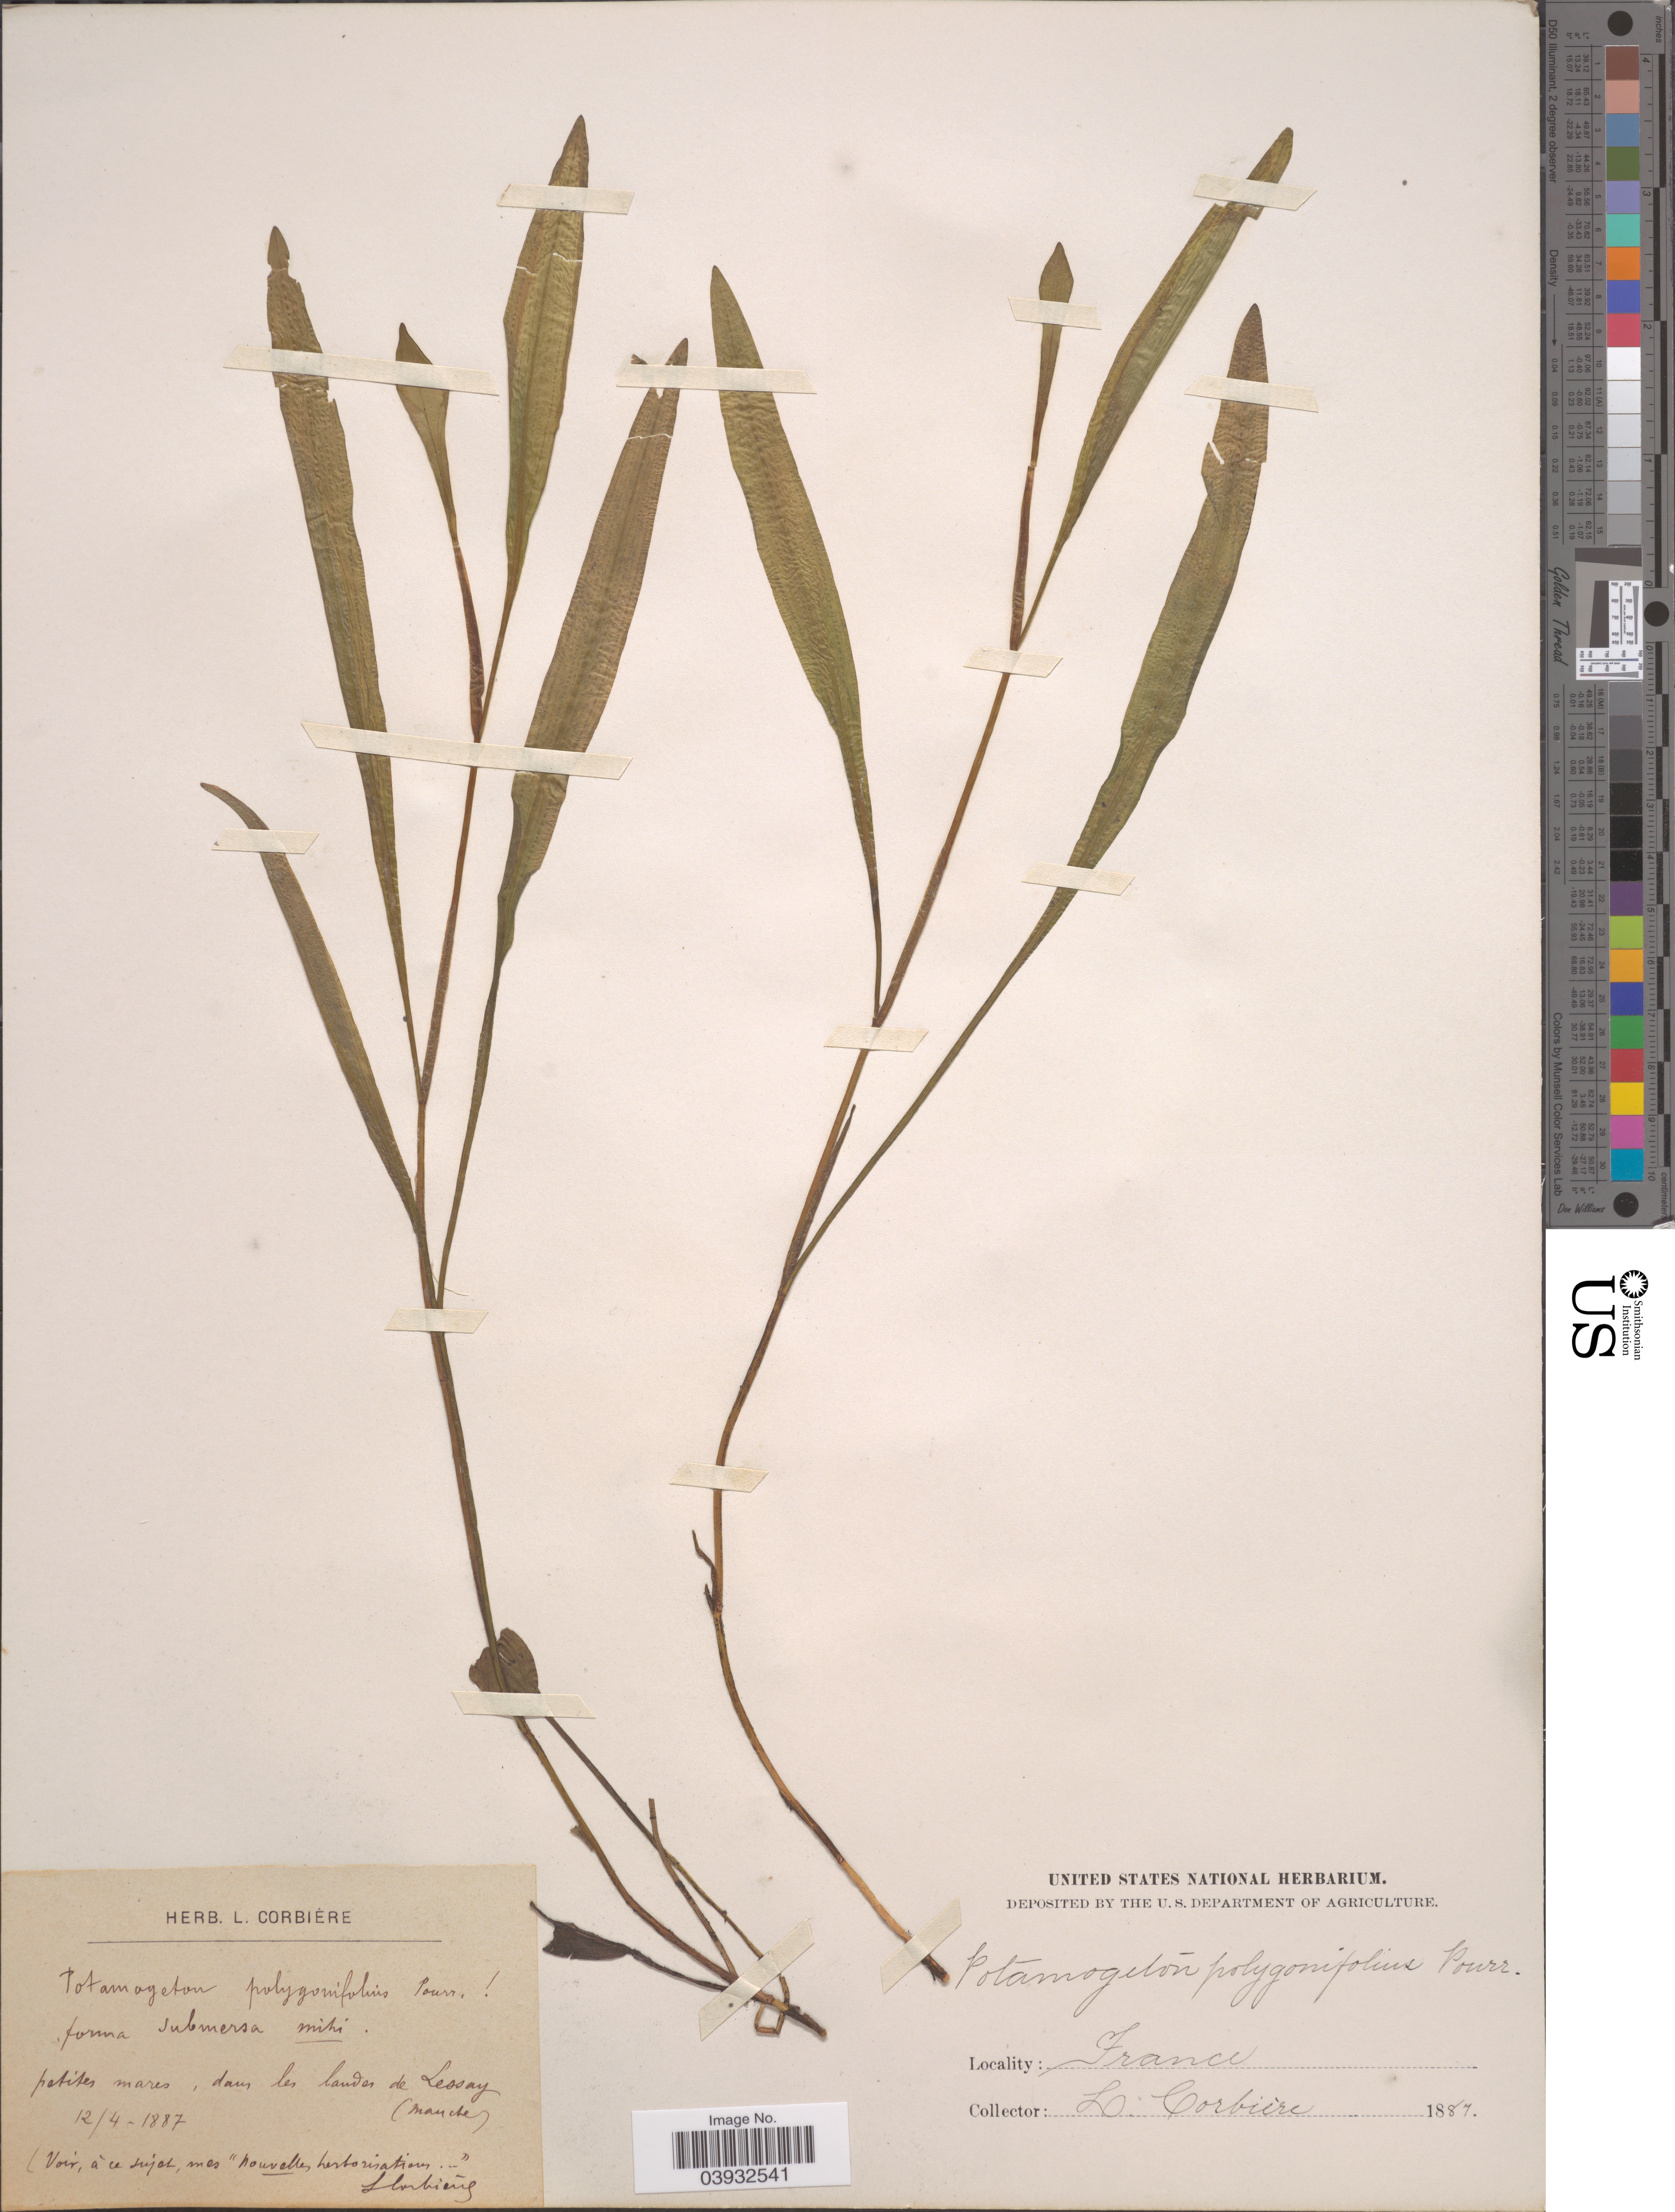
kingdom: Plantae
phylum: Tracheophyta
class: Liliopsida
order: Alismatales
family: Potamogetonaceae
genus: Potamogeton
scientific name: Potamogeton polygonifolius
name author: Pourr.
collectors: L. Corbière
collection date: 1887-04-12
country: France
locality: Petites mares, dans les landes de Lessay (manche).